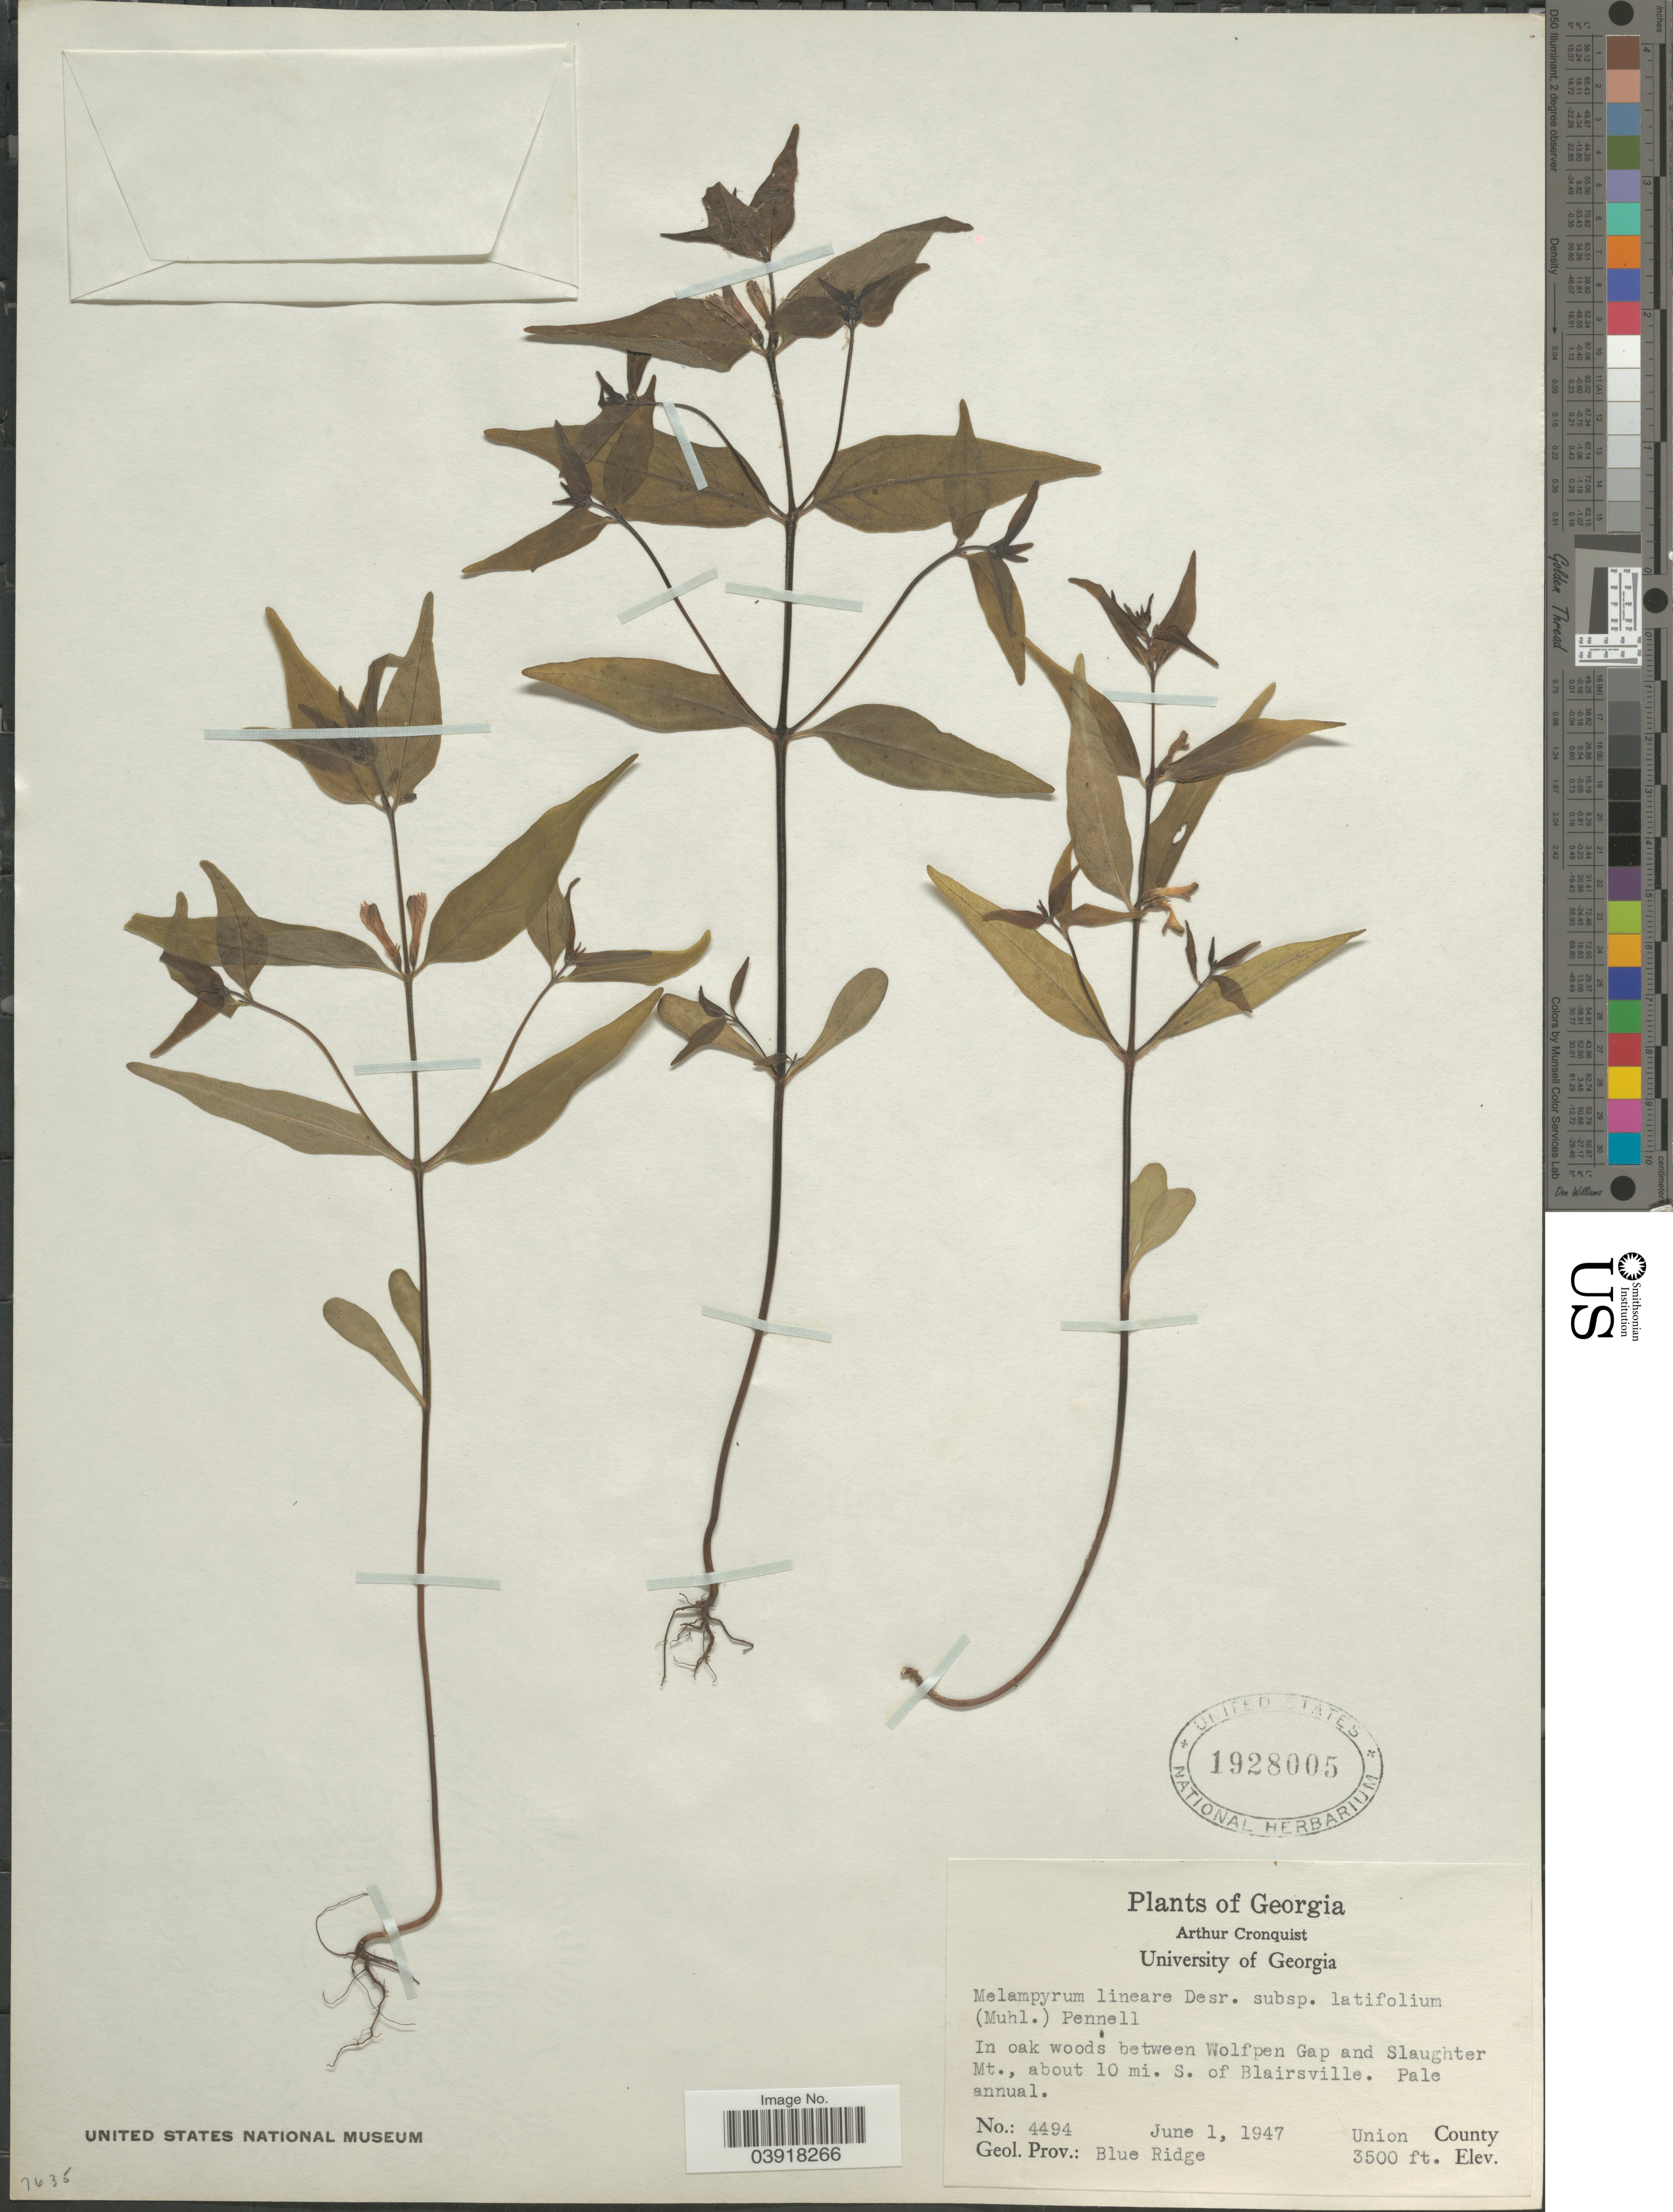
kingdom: Plantae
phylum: Tracheophyta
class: Magnoliopsida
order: Lamiales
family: Orobanchaceae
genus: Melampyrum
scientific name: Melampyrum lineare var. latifolium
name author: (Muhl.) P. Beauv.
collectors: A. J. Cronquist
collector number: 4494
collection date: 1947-06-01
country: United States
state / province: Georgia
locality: In oak woods between Wolfpen Gap and Slaughter Mt., about 10 mi. S. of Blairsville. Union County.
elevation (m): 1067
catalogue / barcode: US 1928005